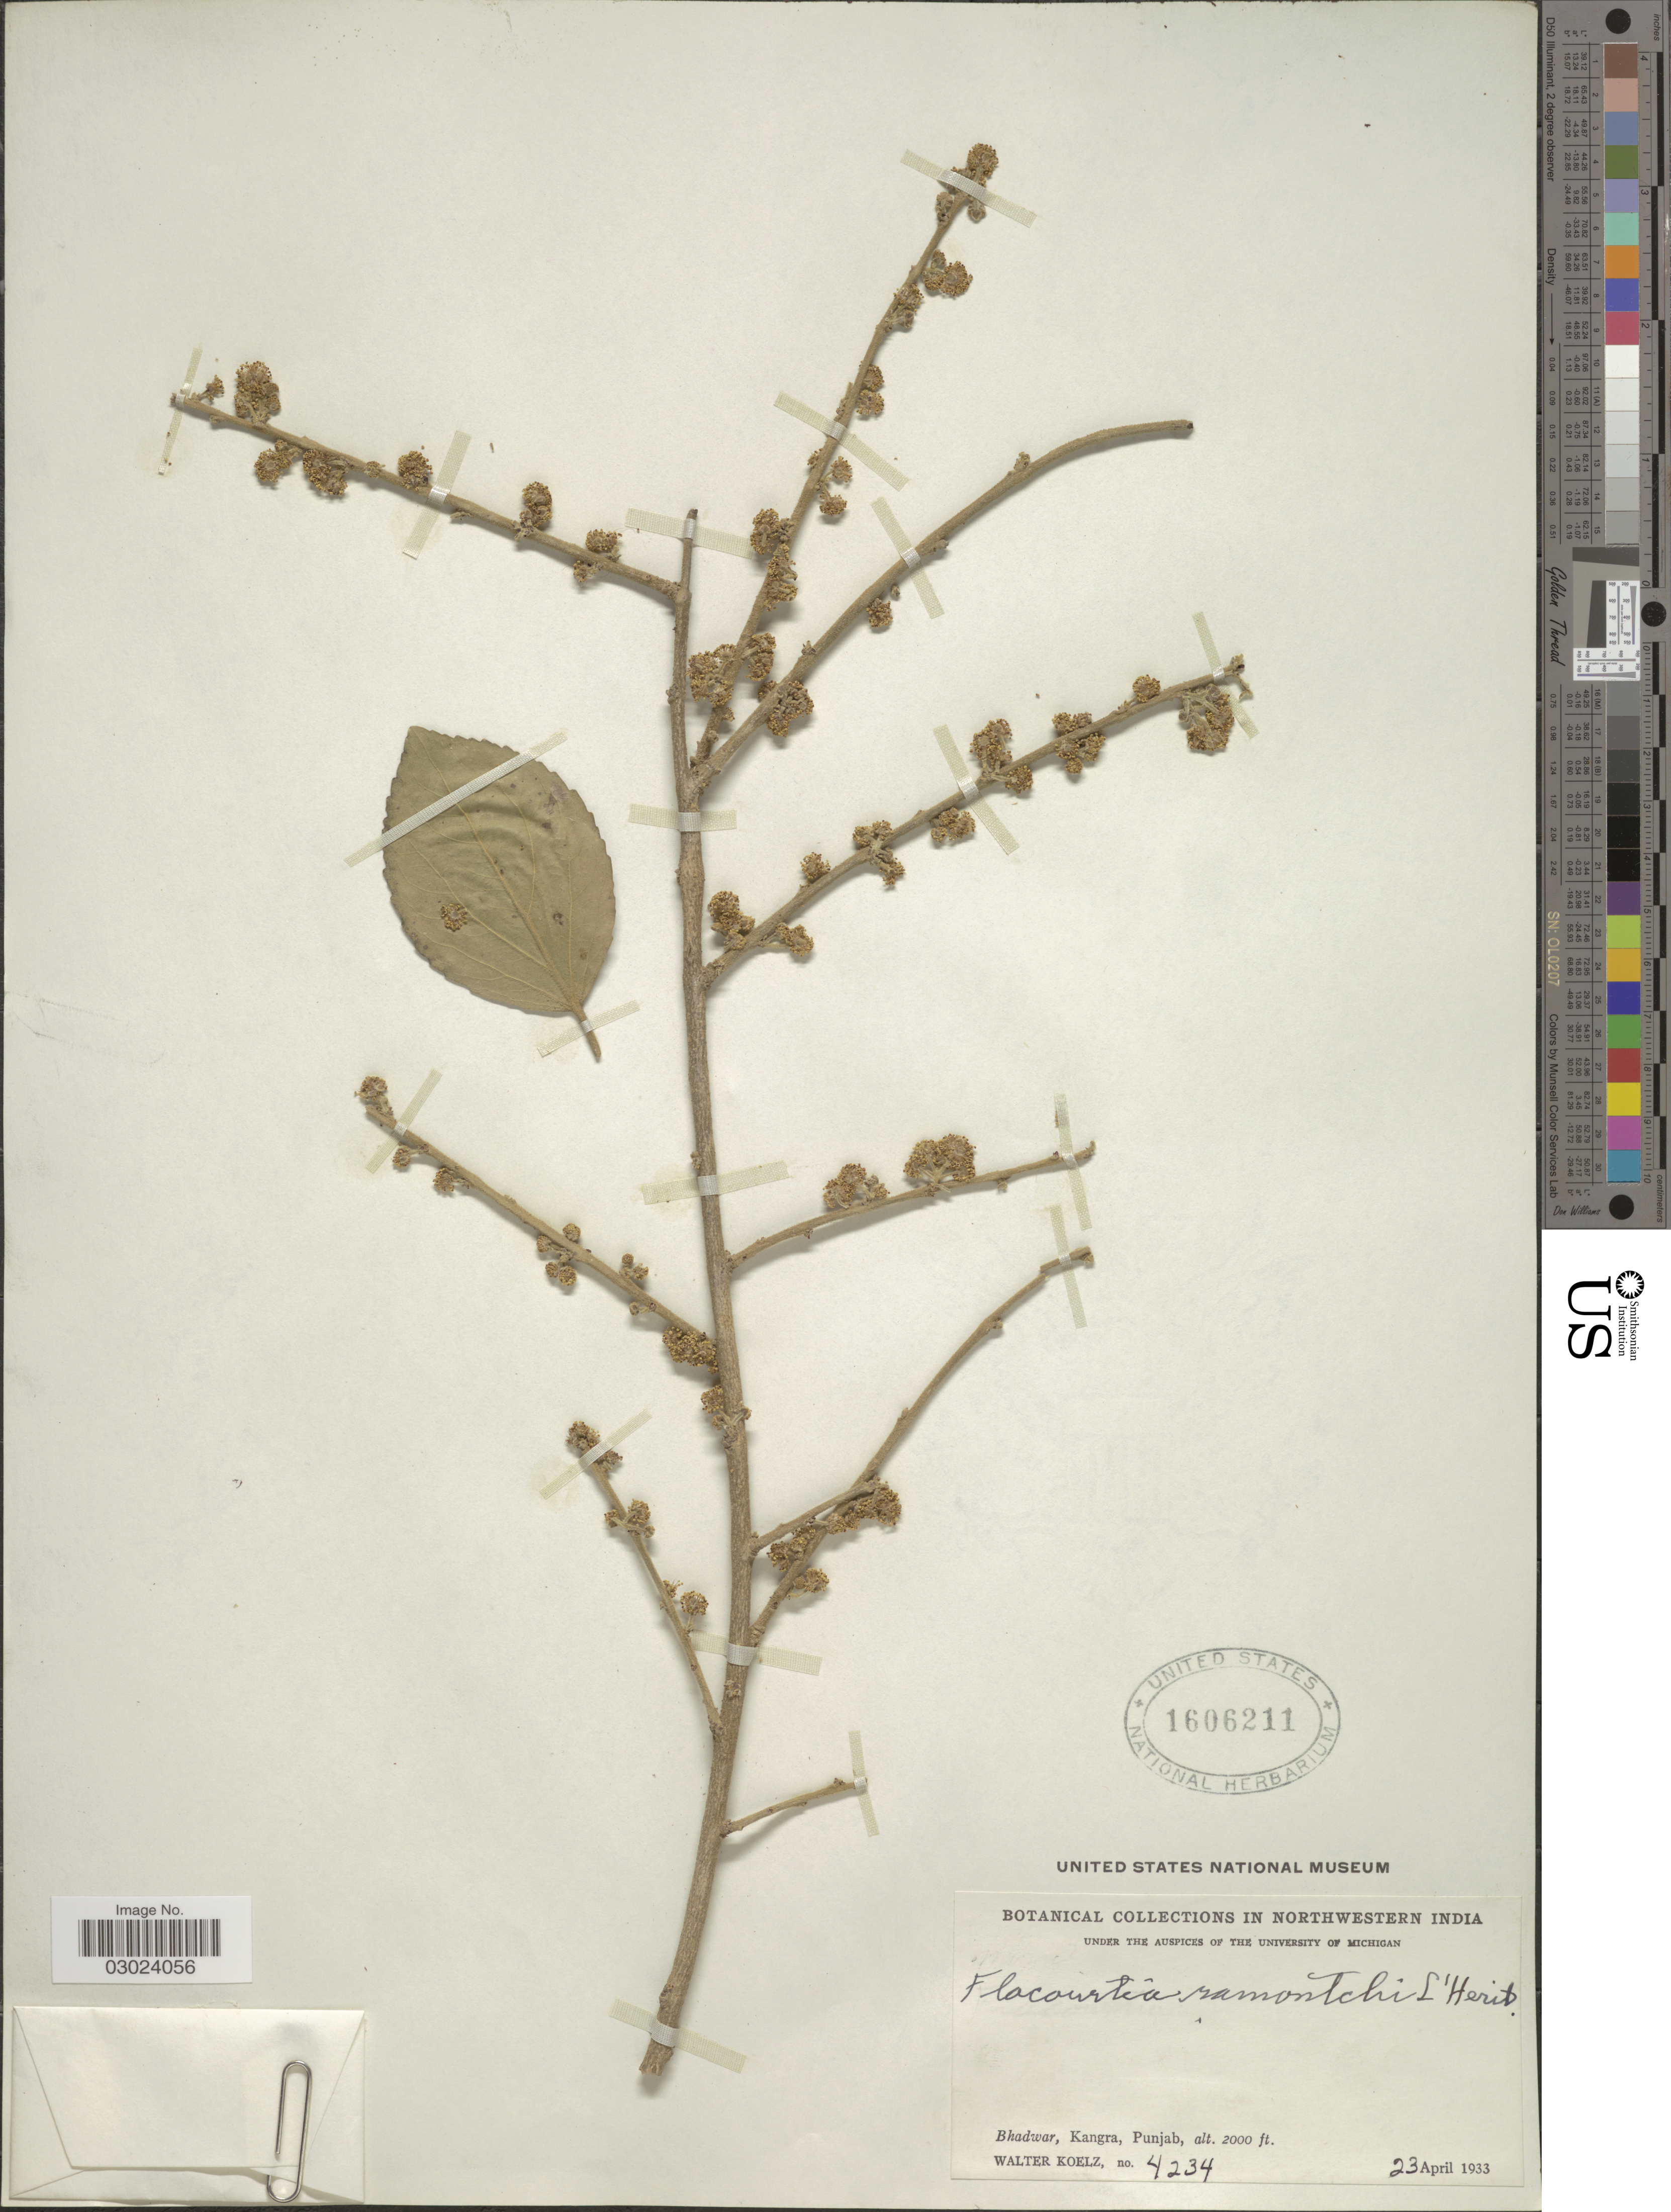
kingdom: Plantae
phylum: Tracheophyta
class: Magnoliopsida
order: Malpighiales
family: Salicaceae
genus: Flacourtia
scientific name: Flacourtia ramontchi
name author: L'Hér.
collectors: W. N. Koelz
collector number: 4234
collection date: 1933-04-23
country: India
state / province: Himachal Pradesh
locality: Northwestern India. Bhadwar, Kangra.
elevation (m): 610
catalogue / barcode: US 1606211